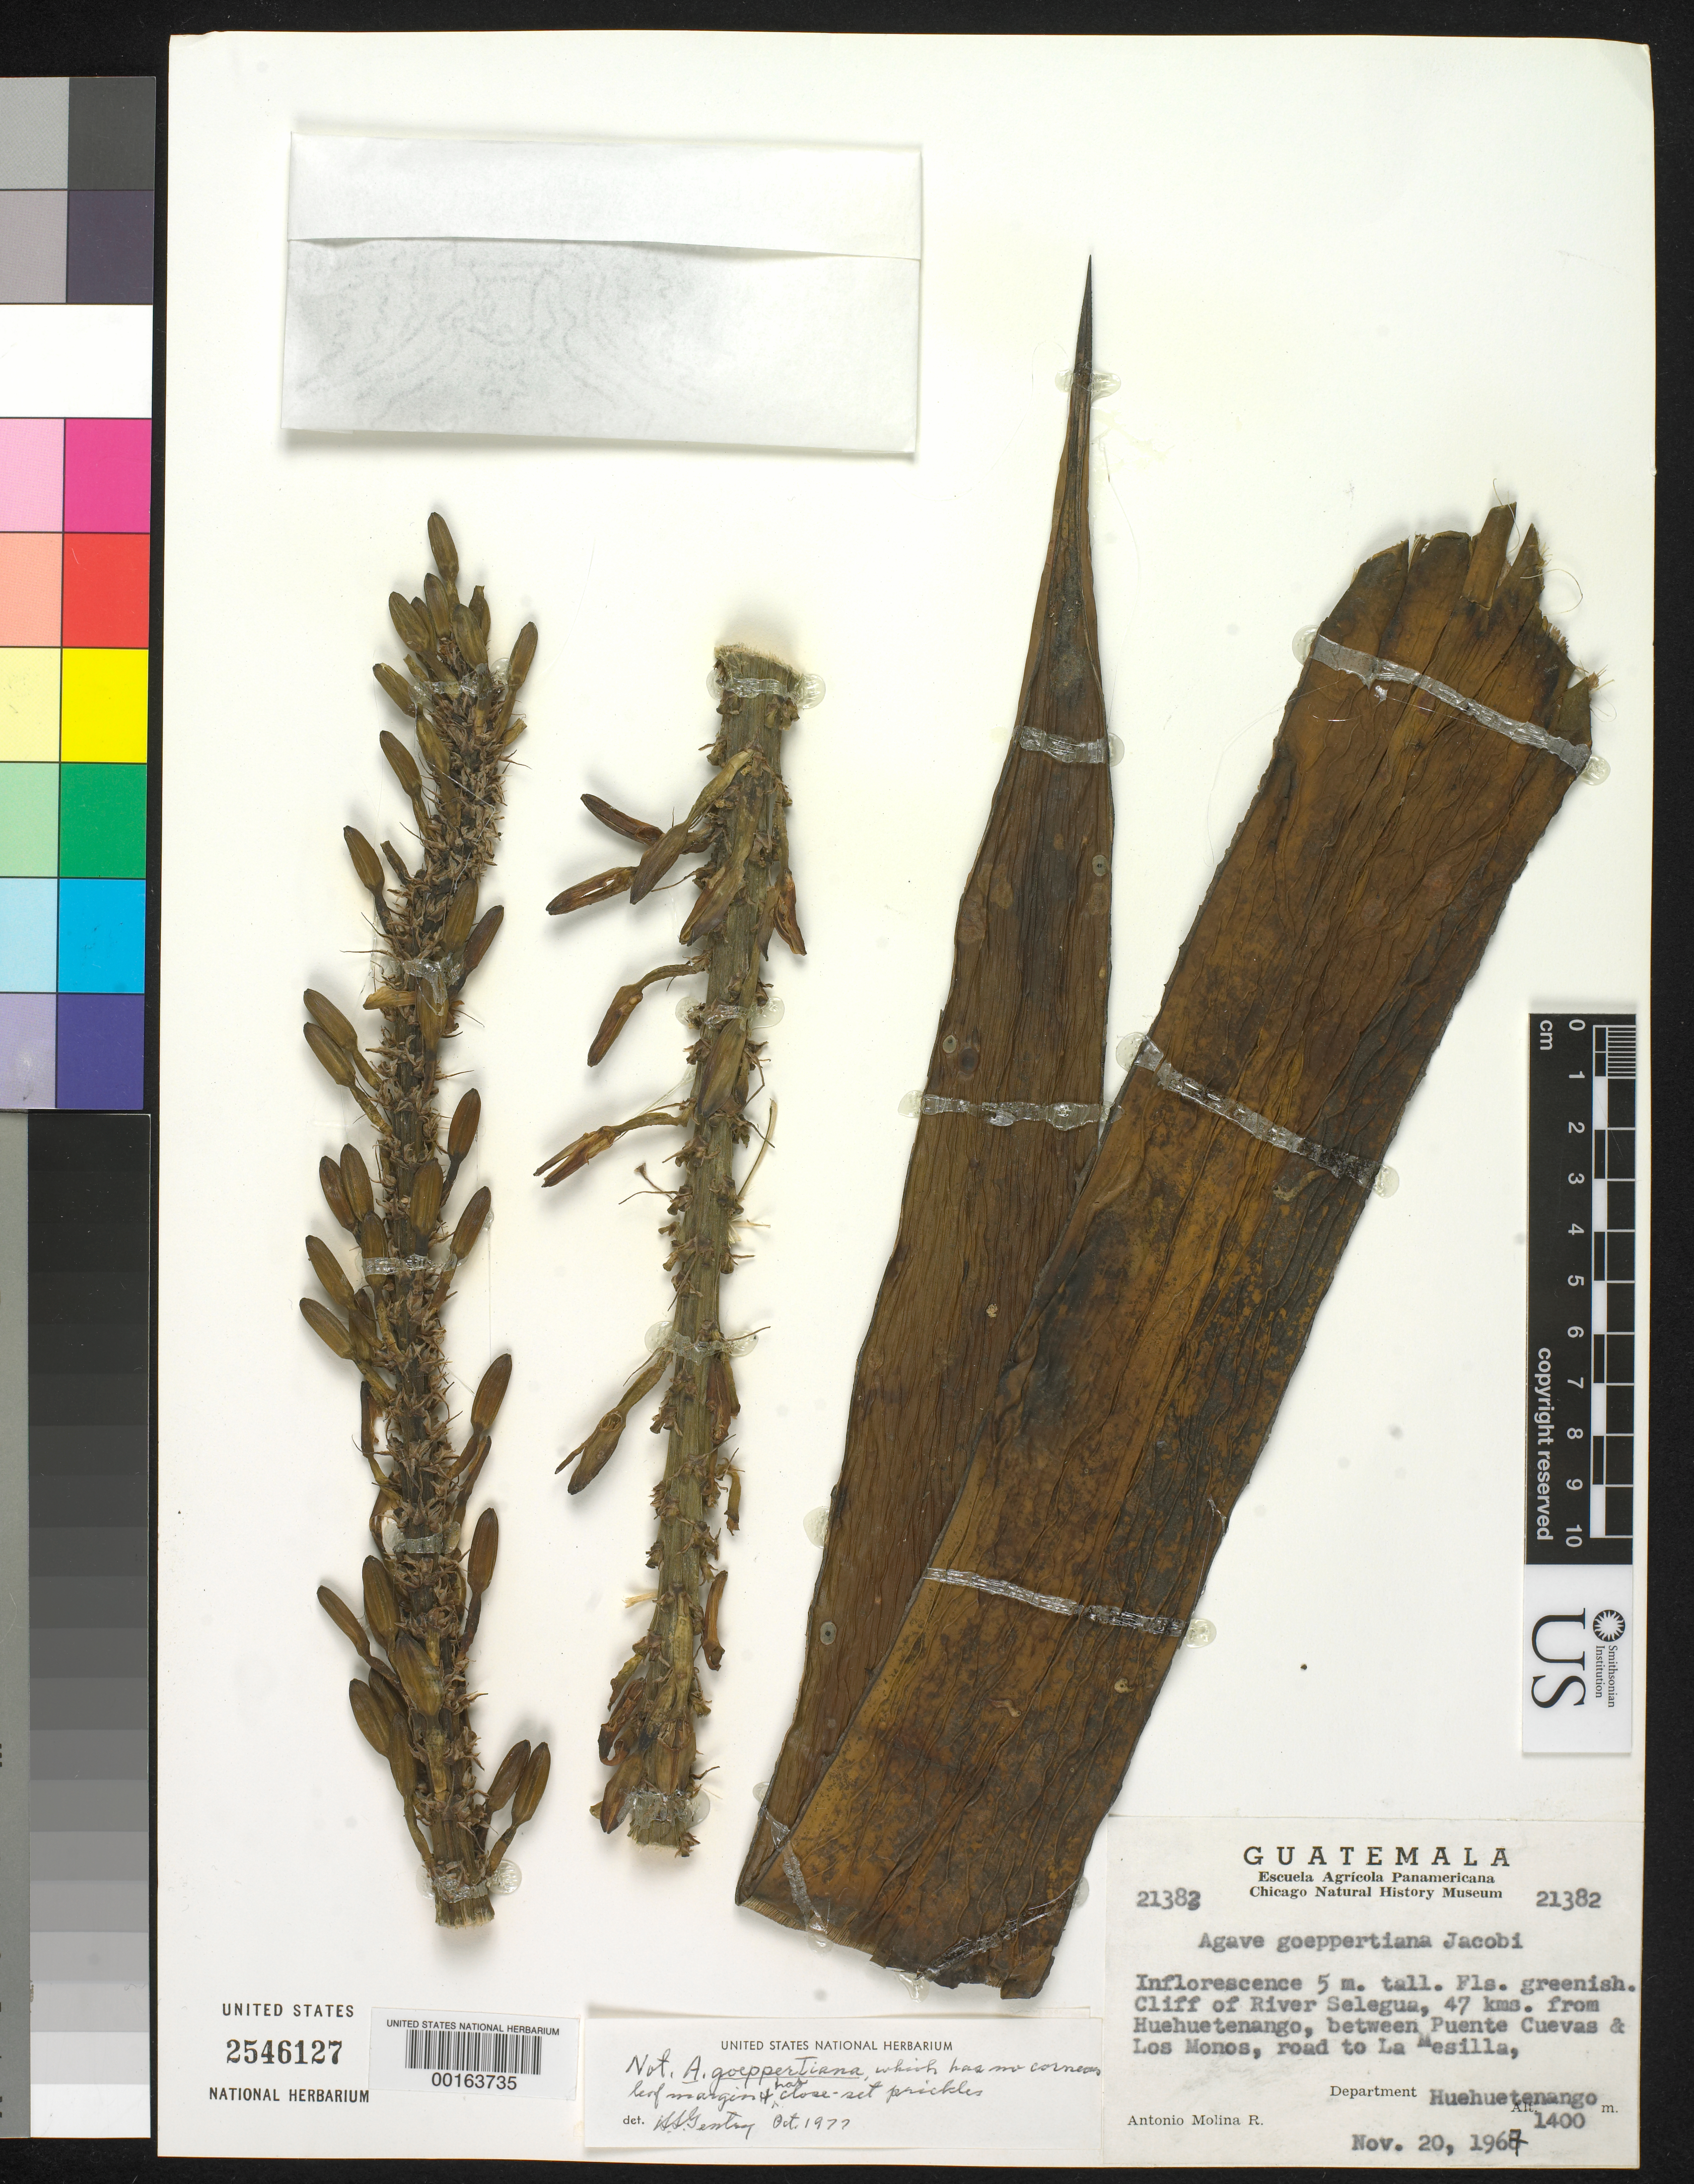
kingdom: Plantae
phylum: Tracheophyta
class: Liliopsida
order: Asparagales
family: Asparagaceae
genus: Agave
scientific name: Agave sp.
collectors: A. Molina R.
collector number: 21382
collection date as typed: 20 Nov 1967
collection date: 1967-11-20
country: Guatemala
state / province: Huehuetenango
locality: Cliff of river Selegua, 47 kms from Huehuetenango, between Puente Cuevas and Los Monos, road to La Mesilla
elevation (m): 1400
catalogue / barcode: US 2546127